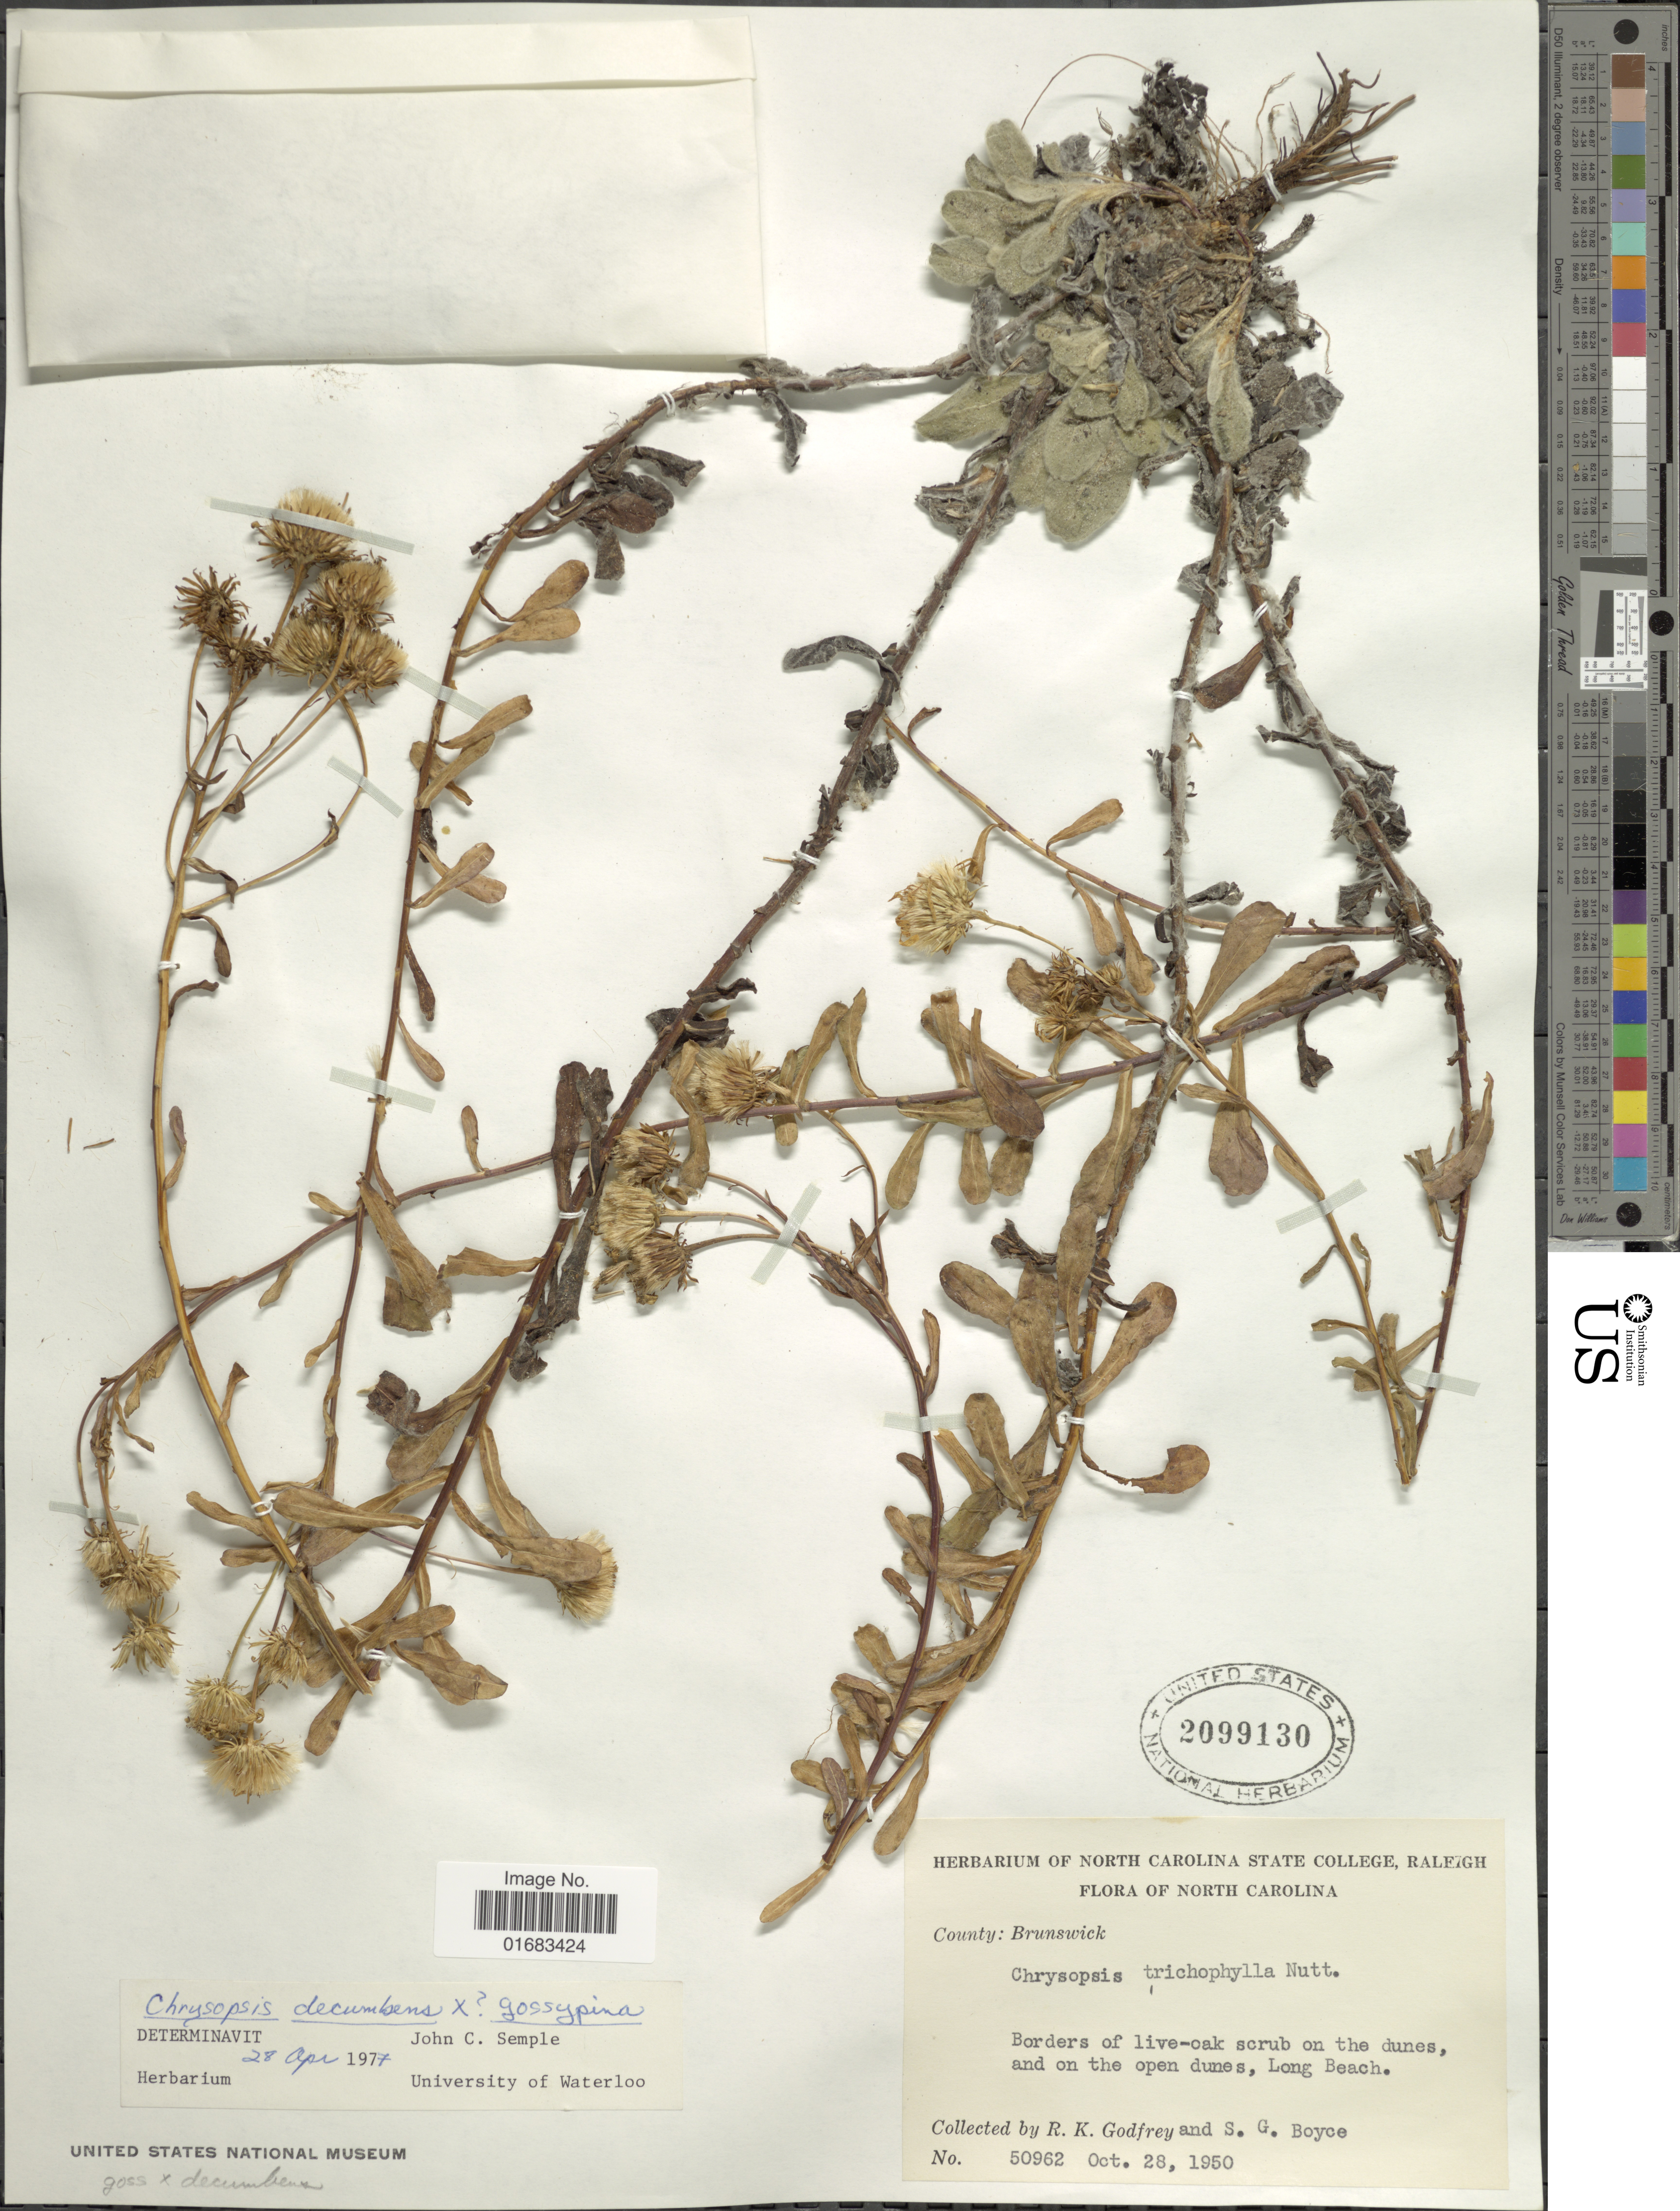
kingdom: Plantae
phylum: Tracheophyta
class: Magnoliopsida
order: Asterales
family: Asteraceae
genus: Chrysopsis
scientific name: Chrysopsis decumbens x C. gossypina (Michx.) Elliott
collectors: R. K. Godfrey & S. Boyce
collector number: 50962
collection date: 1950-10-28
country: United States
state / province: North Carolina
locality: North Carolina. County: Brunswick. Long Beach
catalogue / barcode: US 2099130